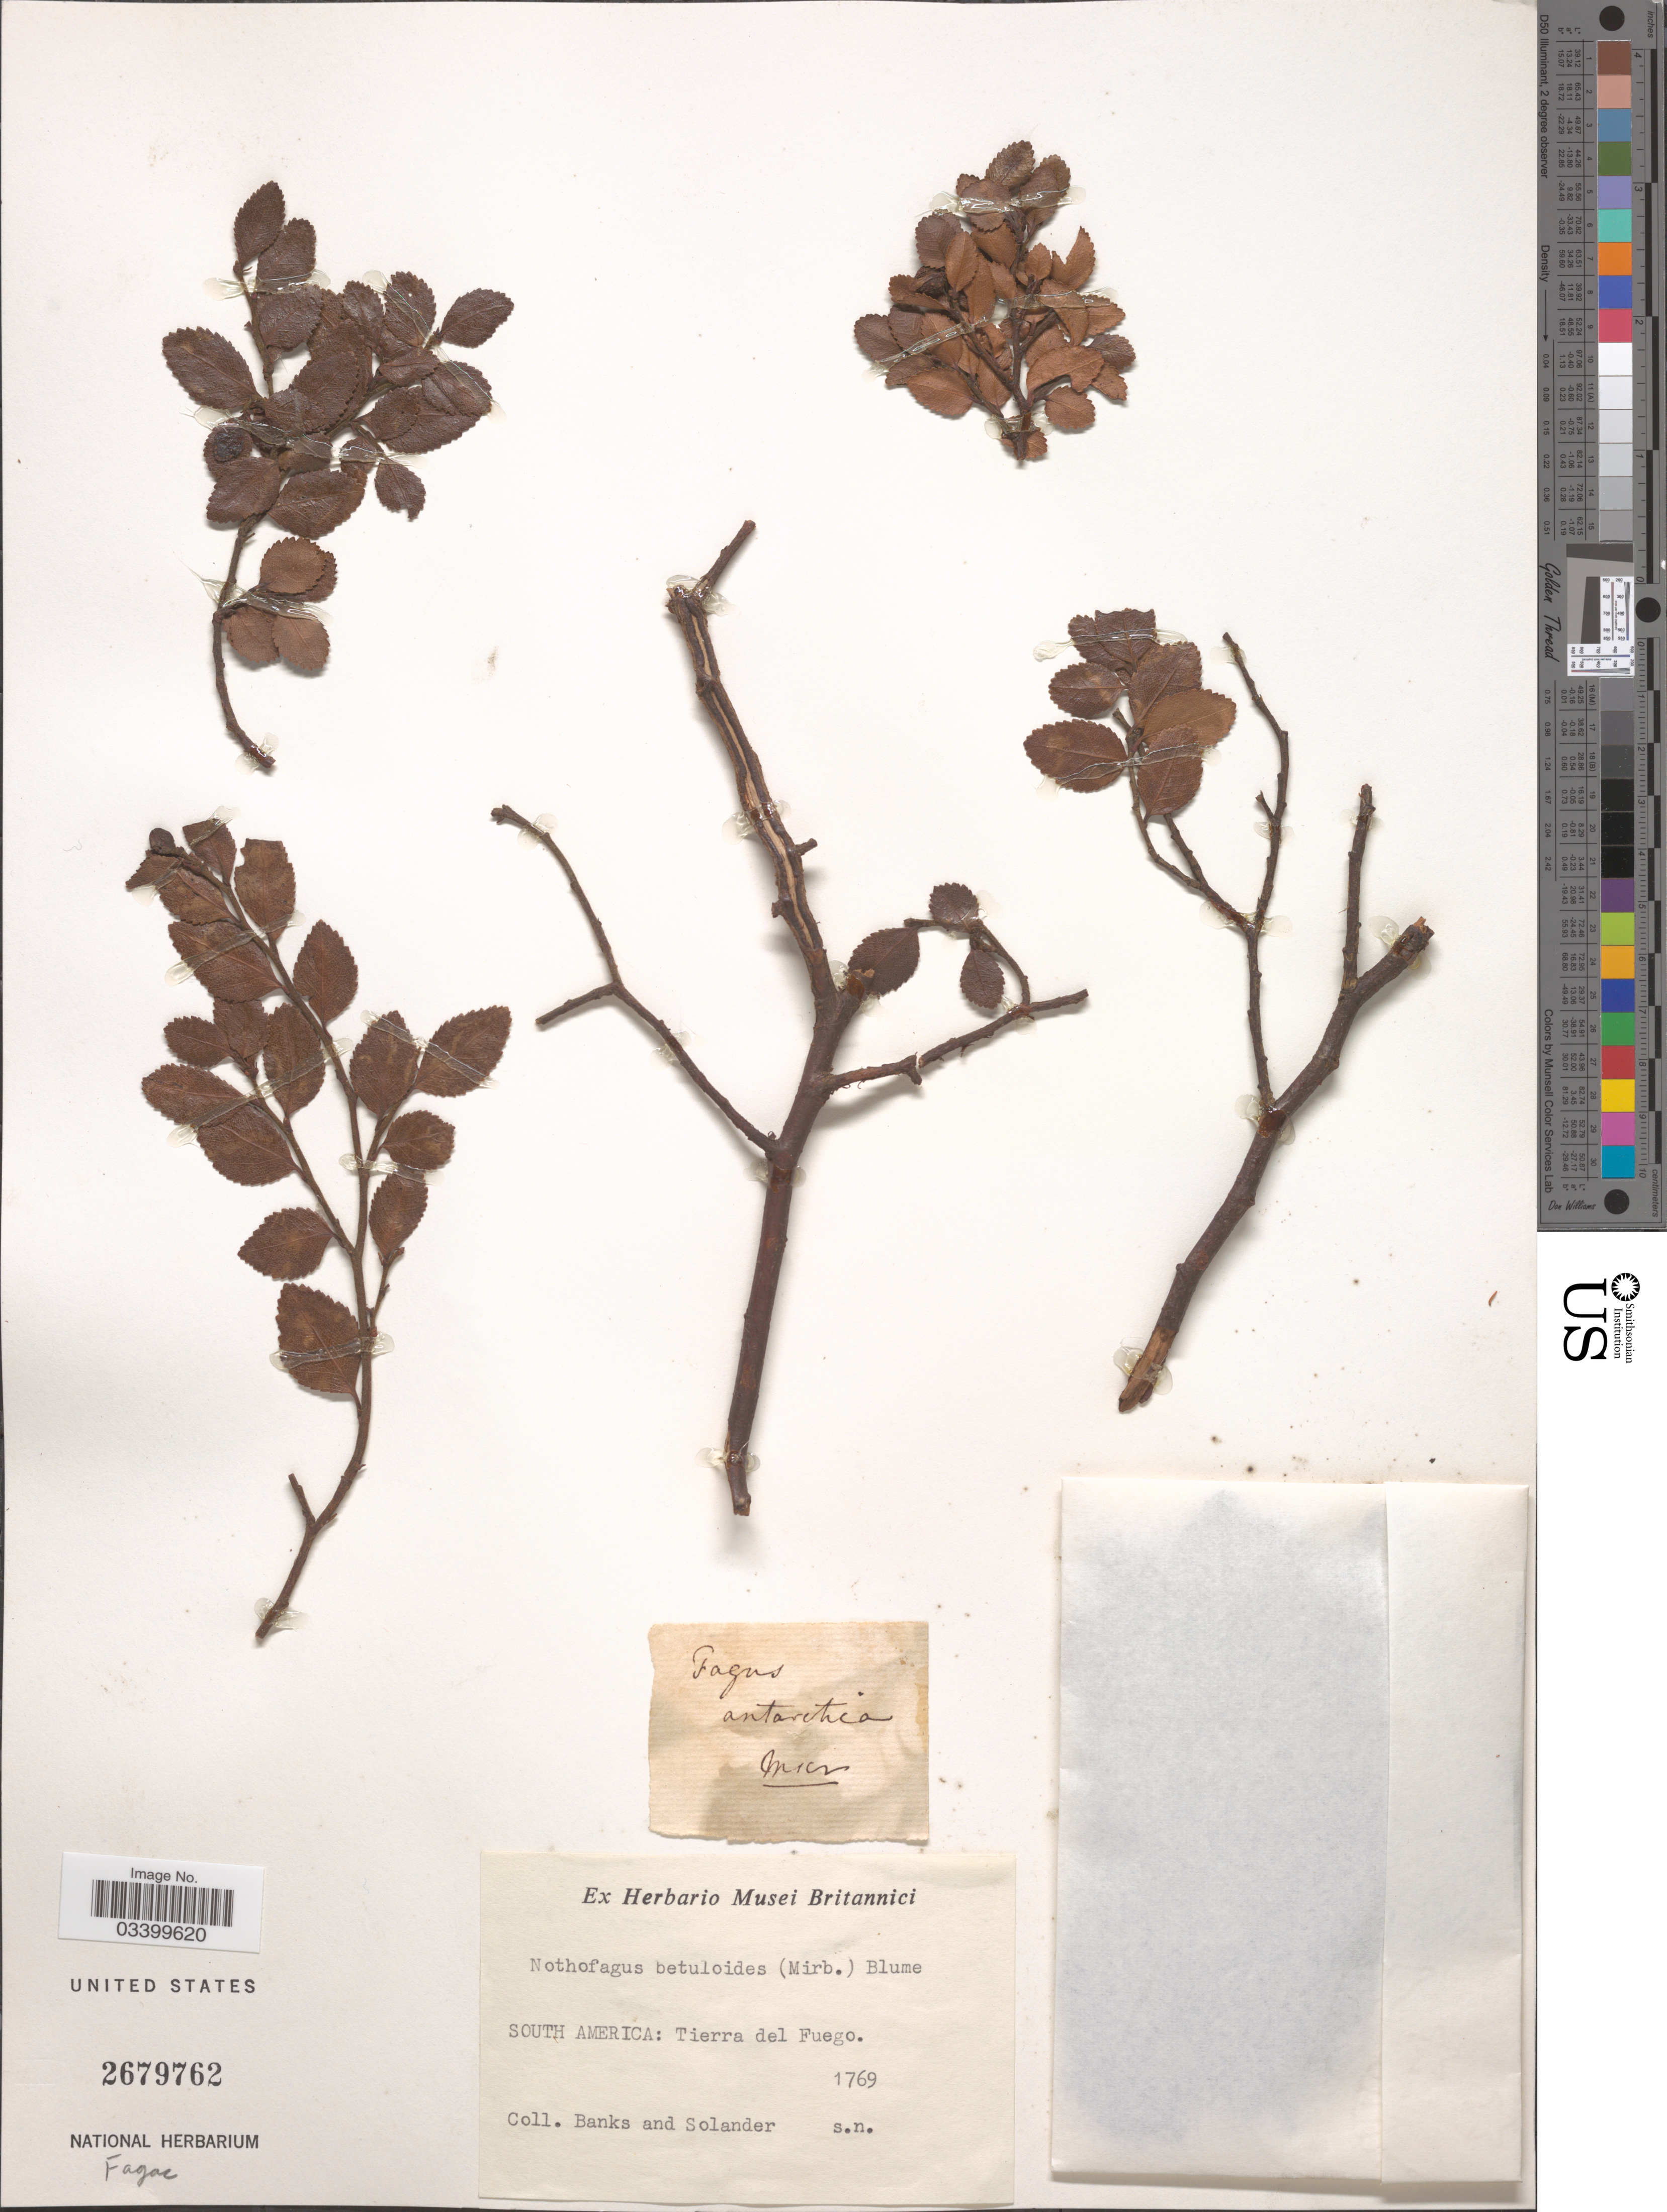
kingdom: Plantae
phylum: Tracheophyta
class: Magnoliopsida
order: Fagales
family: Nothofagaceae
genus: Nothofagus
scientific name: Nothofagus betuloides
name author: (Mirb.) Oerst.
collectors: -- Banks & -- Solander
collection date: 1769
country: Argentina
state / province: Tierra del Fuego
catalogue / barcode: US 2679762